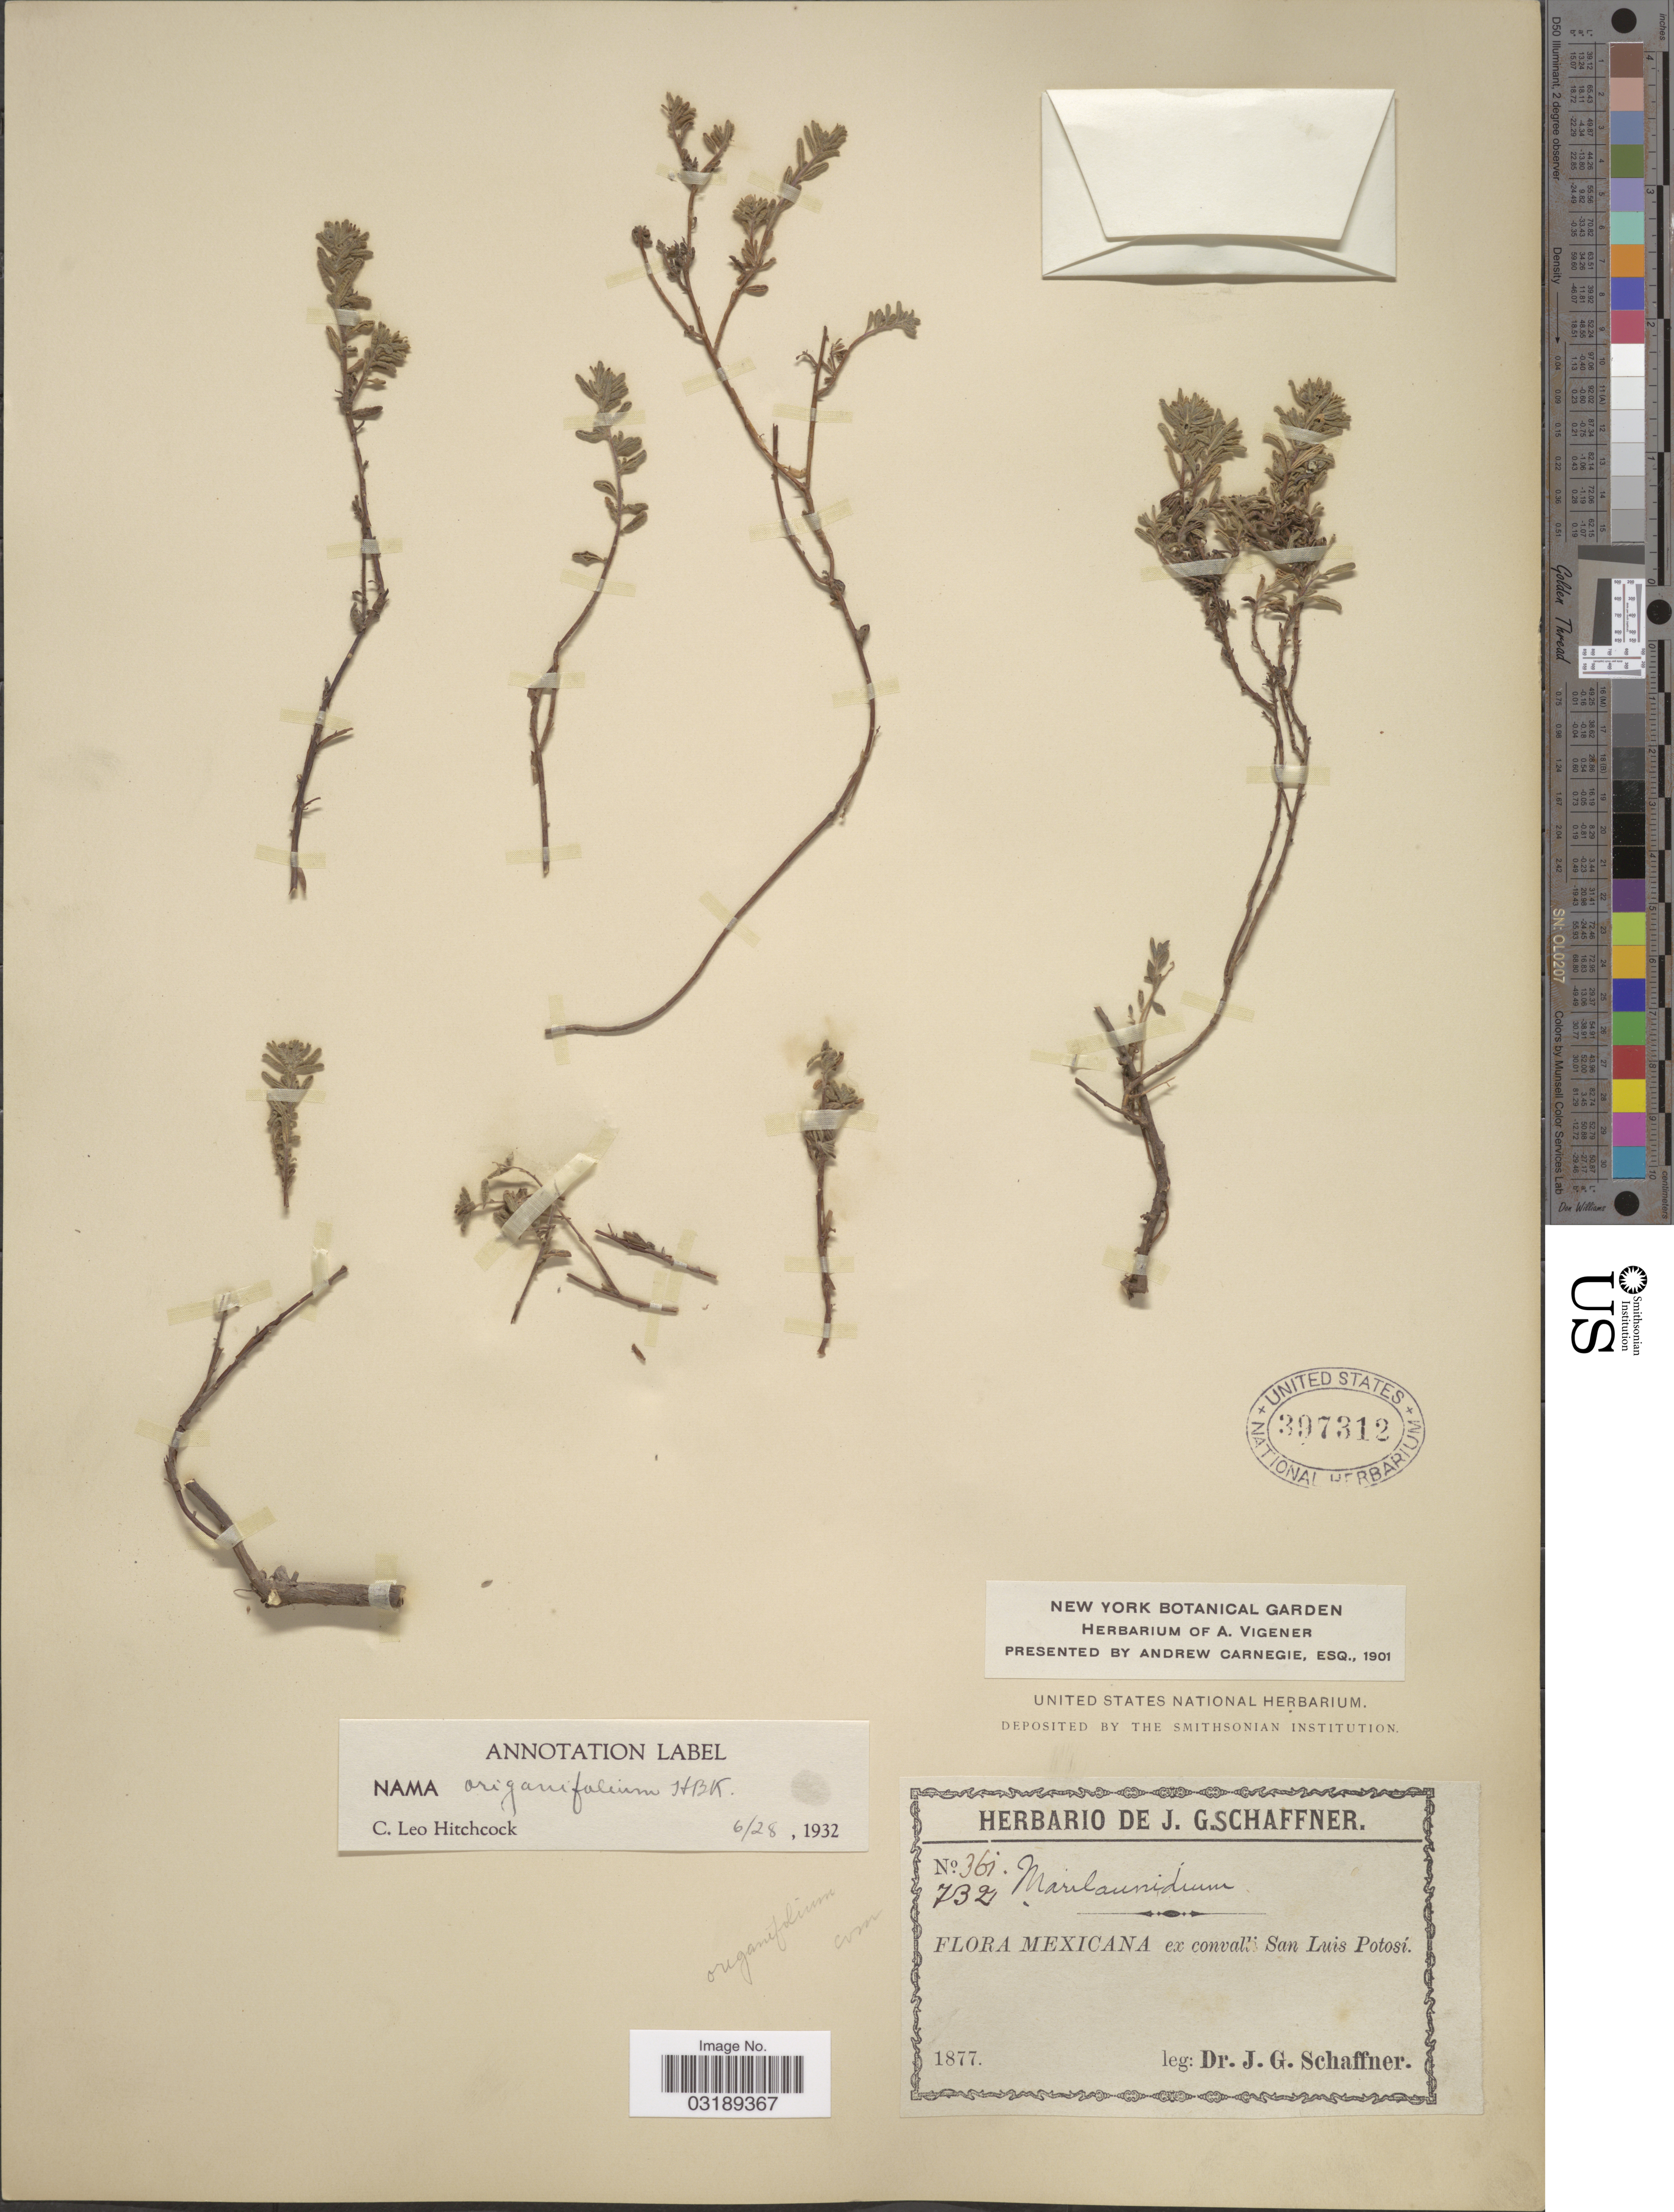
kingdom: Plantae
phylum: Tracheophyta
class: Magnoliopsida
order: Boraginales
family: Namaceae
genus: Nama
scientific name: Nama origanifolium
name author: Kunth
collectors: J. G. Schaffner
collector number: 36i/732*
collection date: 1877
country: Mexico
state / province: San Luis Potosí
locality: Ex convalli San Luis Potosí.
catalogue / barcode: US 397312